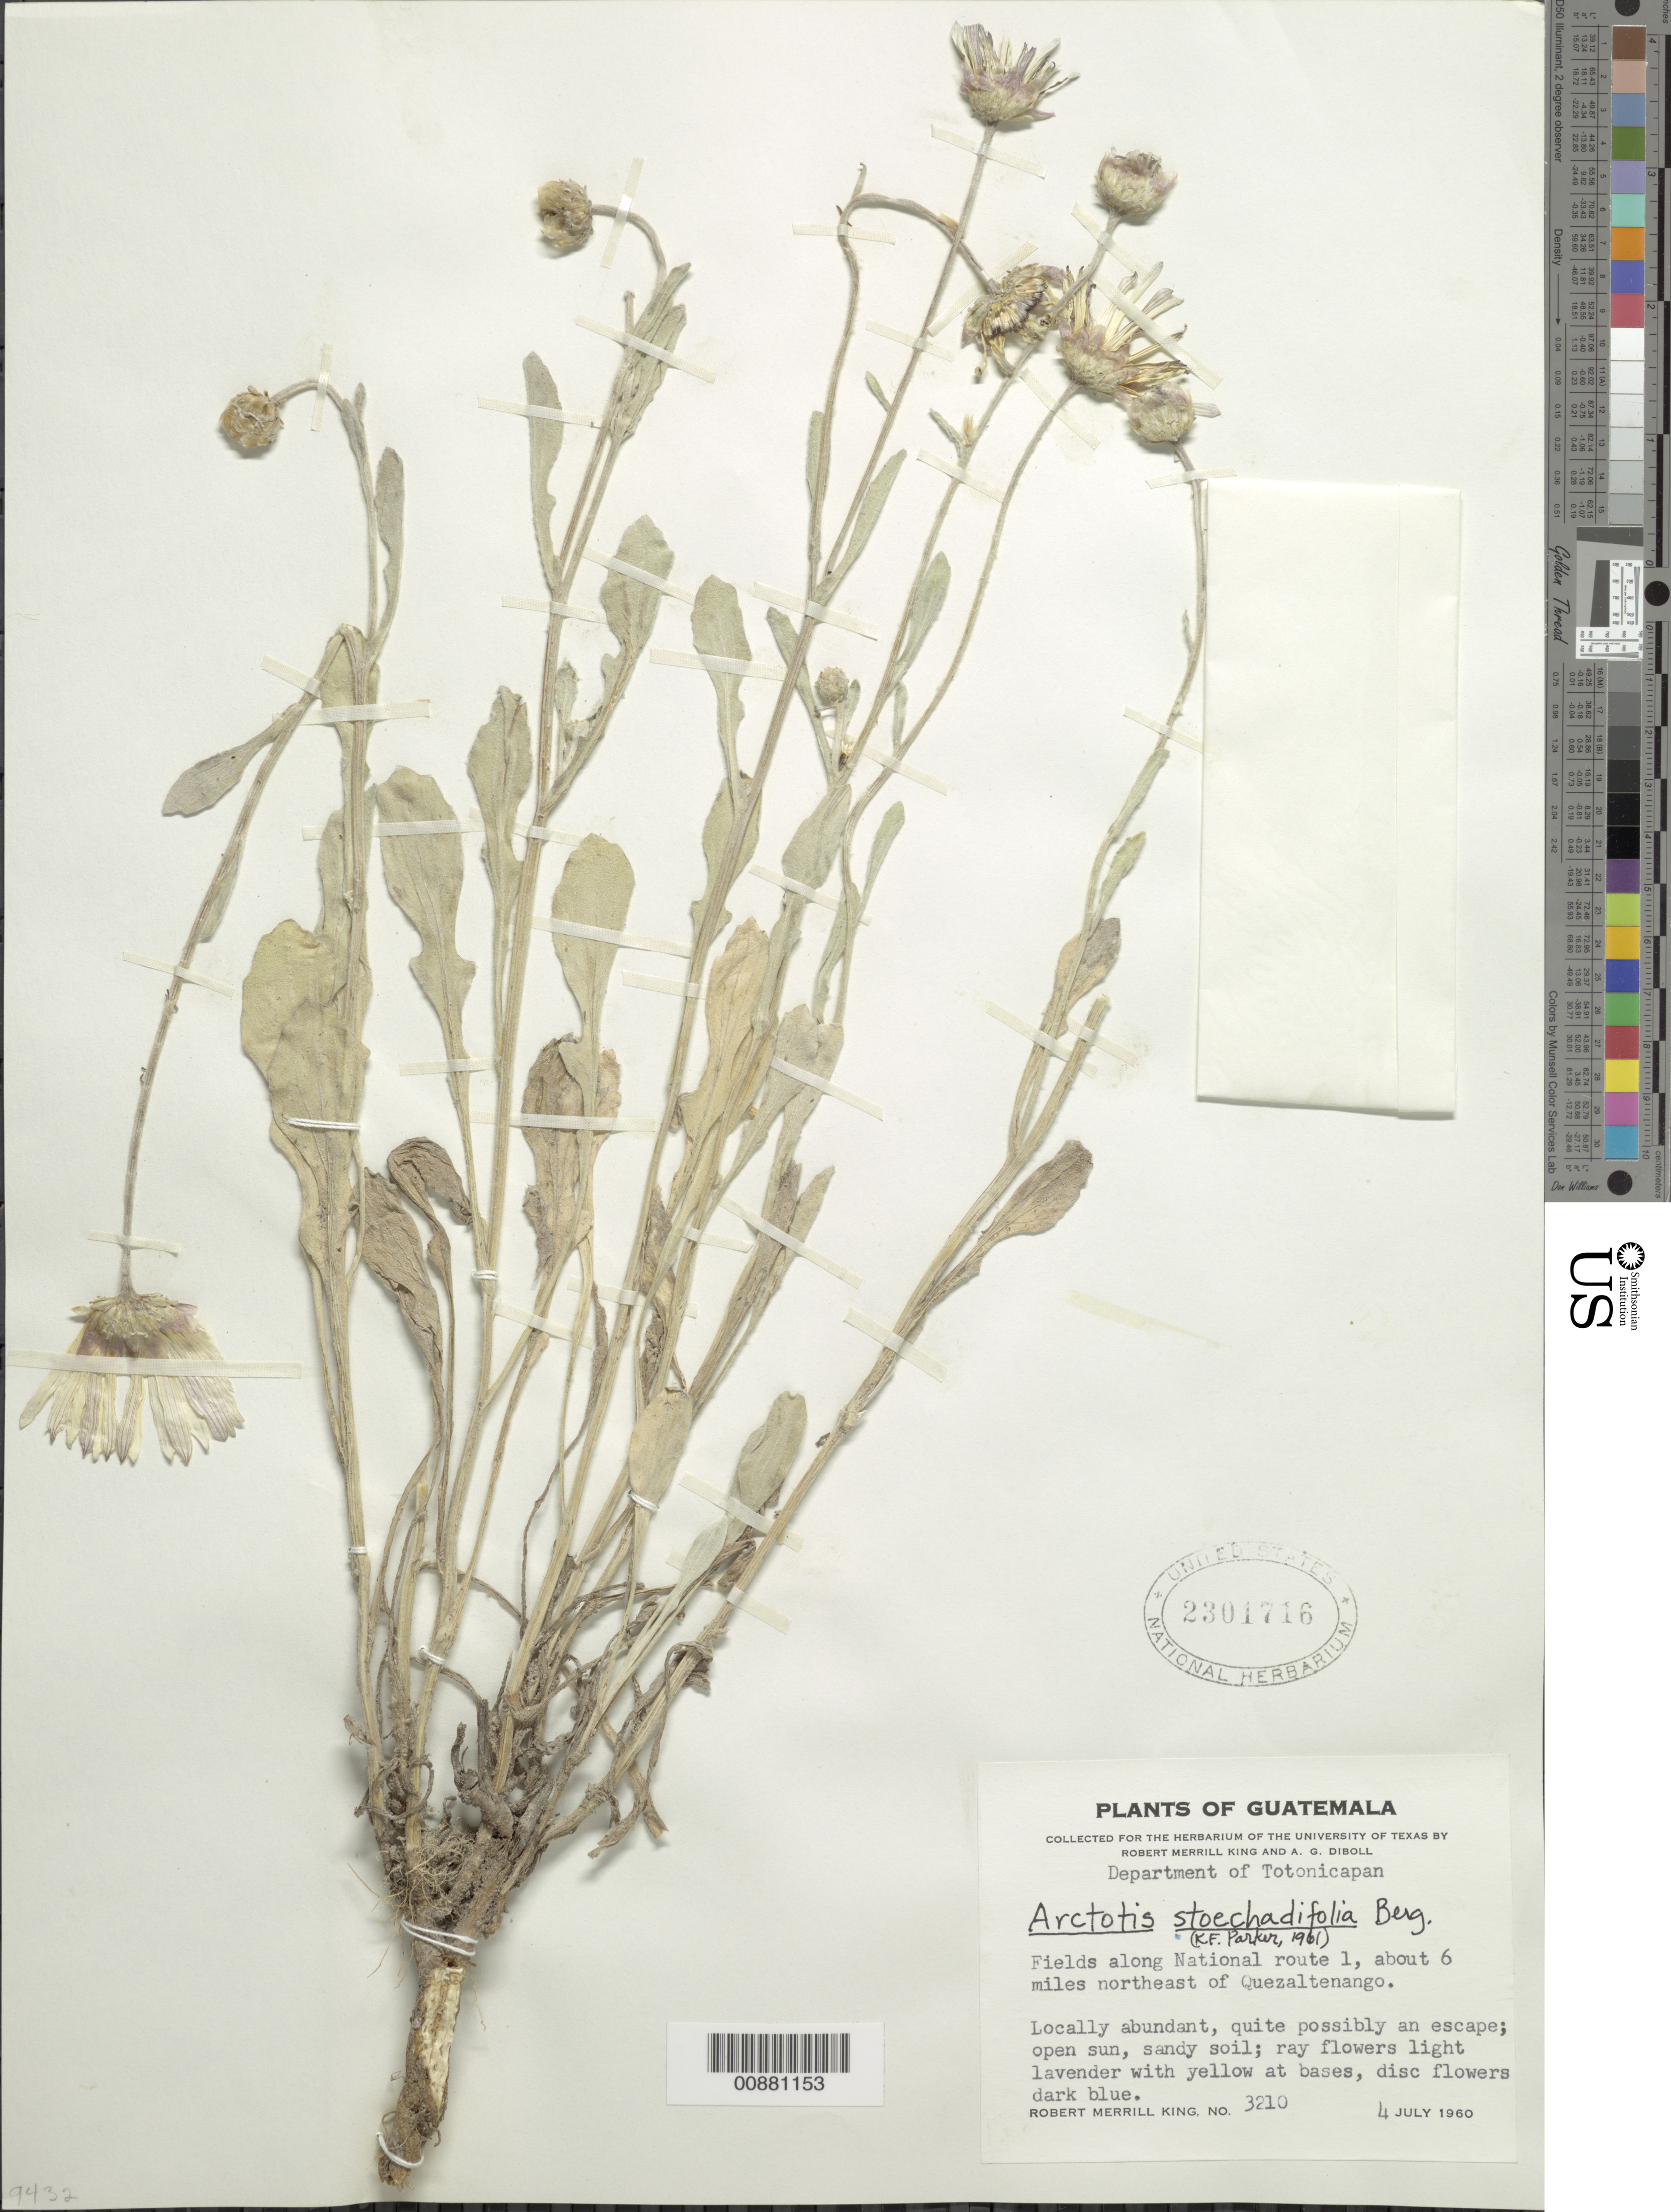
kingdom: Plantae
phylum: Tracheophyta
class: Magnoliopsida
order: Asterales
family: Asteraceae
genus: Arctotis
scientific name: Arctotis stoechadifolia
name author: P.J. Bergius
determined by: Parker, K. F.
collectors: R. M. King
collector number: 3210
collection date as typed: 4 July 1960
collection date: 1960-07-04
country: Guatemala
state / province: Totonicapan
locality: National Route 1, about 6 miles NE of Quezaltenango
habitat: Fields; open sun, sandy soil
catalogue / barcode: US 2301716